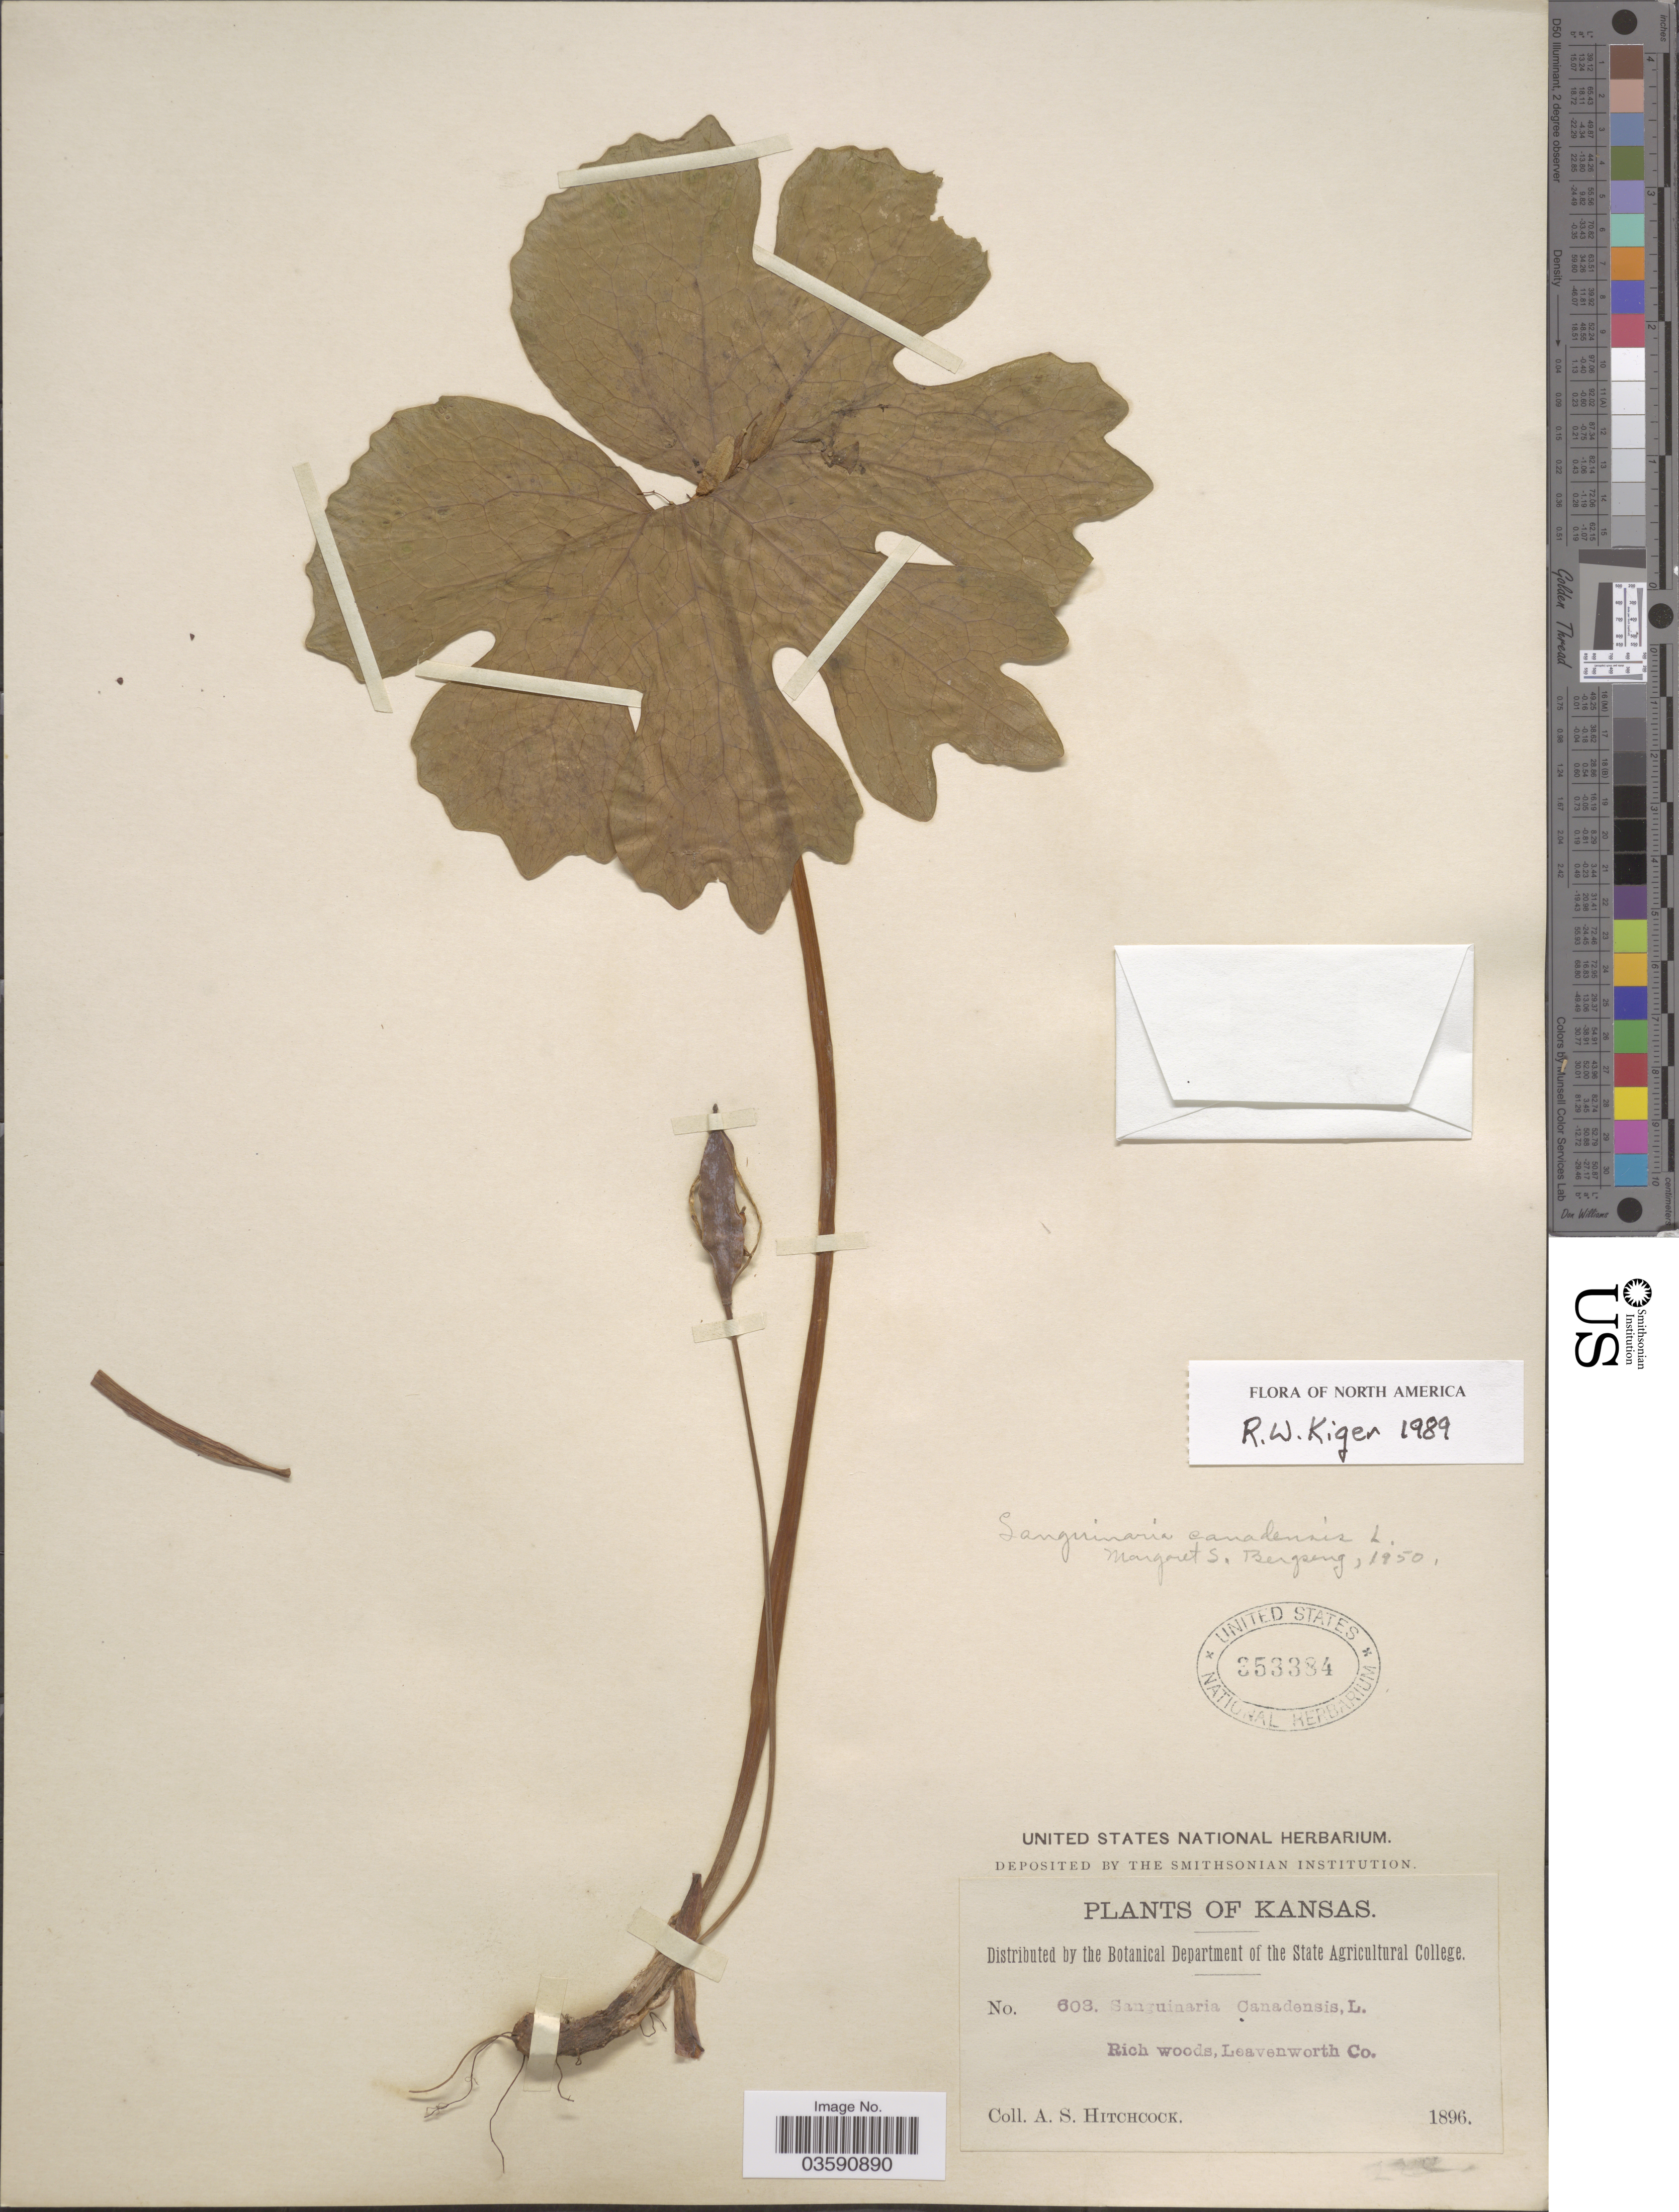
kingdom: Plantae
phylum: Tracheophyta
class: Magnoliopsida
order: Ranunculales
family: Papaveraceae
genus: Sanguinaria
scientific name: Sanguinaria canadensis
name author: L.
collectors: A. S. Hitchcock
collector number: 608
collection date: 1896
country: United States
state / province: Kansas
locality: Rich woods, Leavenworth Co.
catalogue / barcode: US 353384